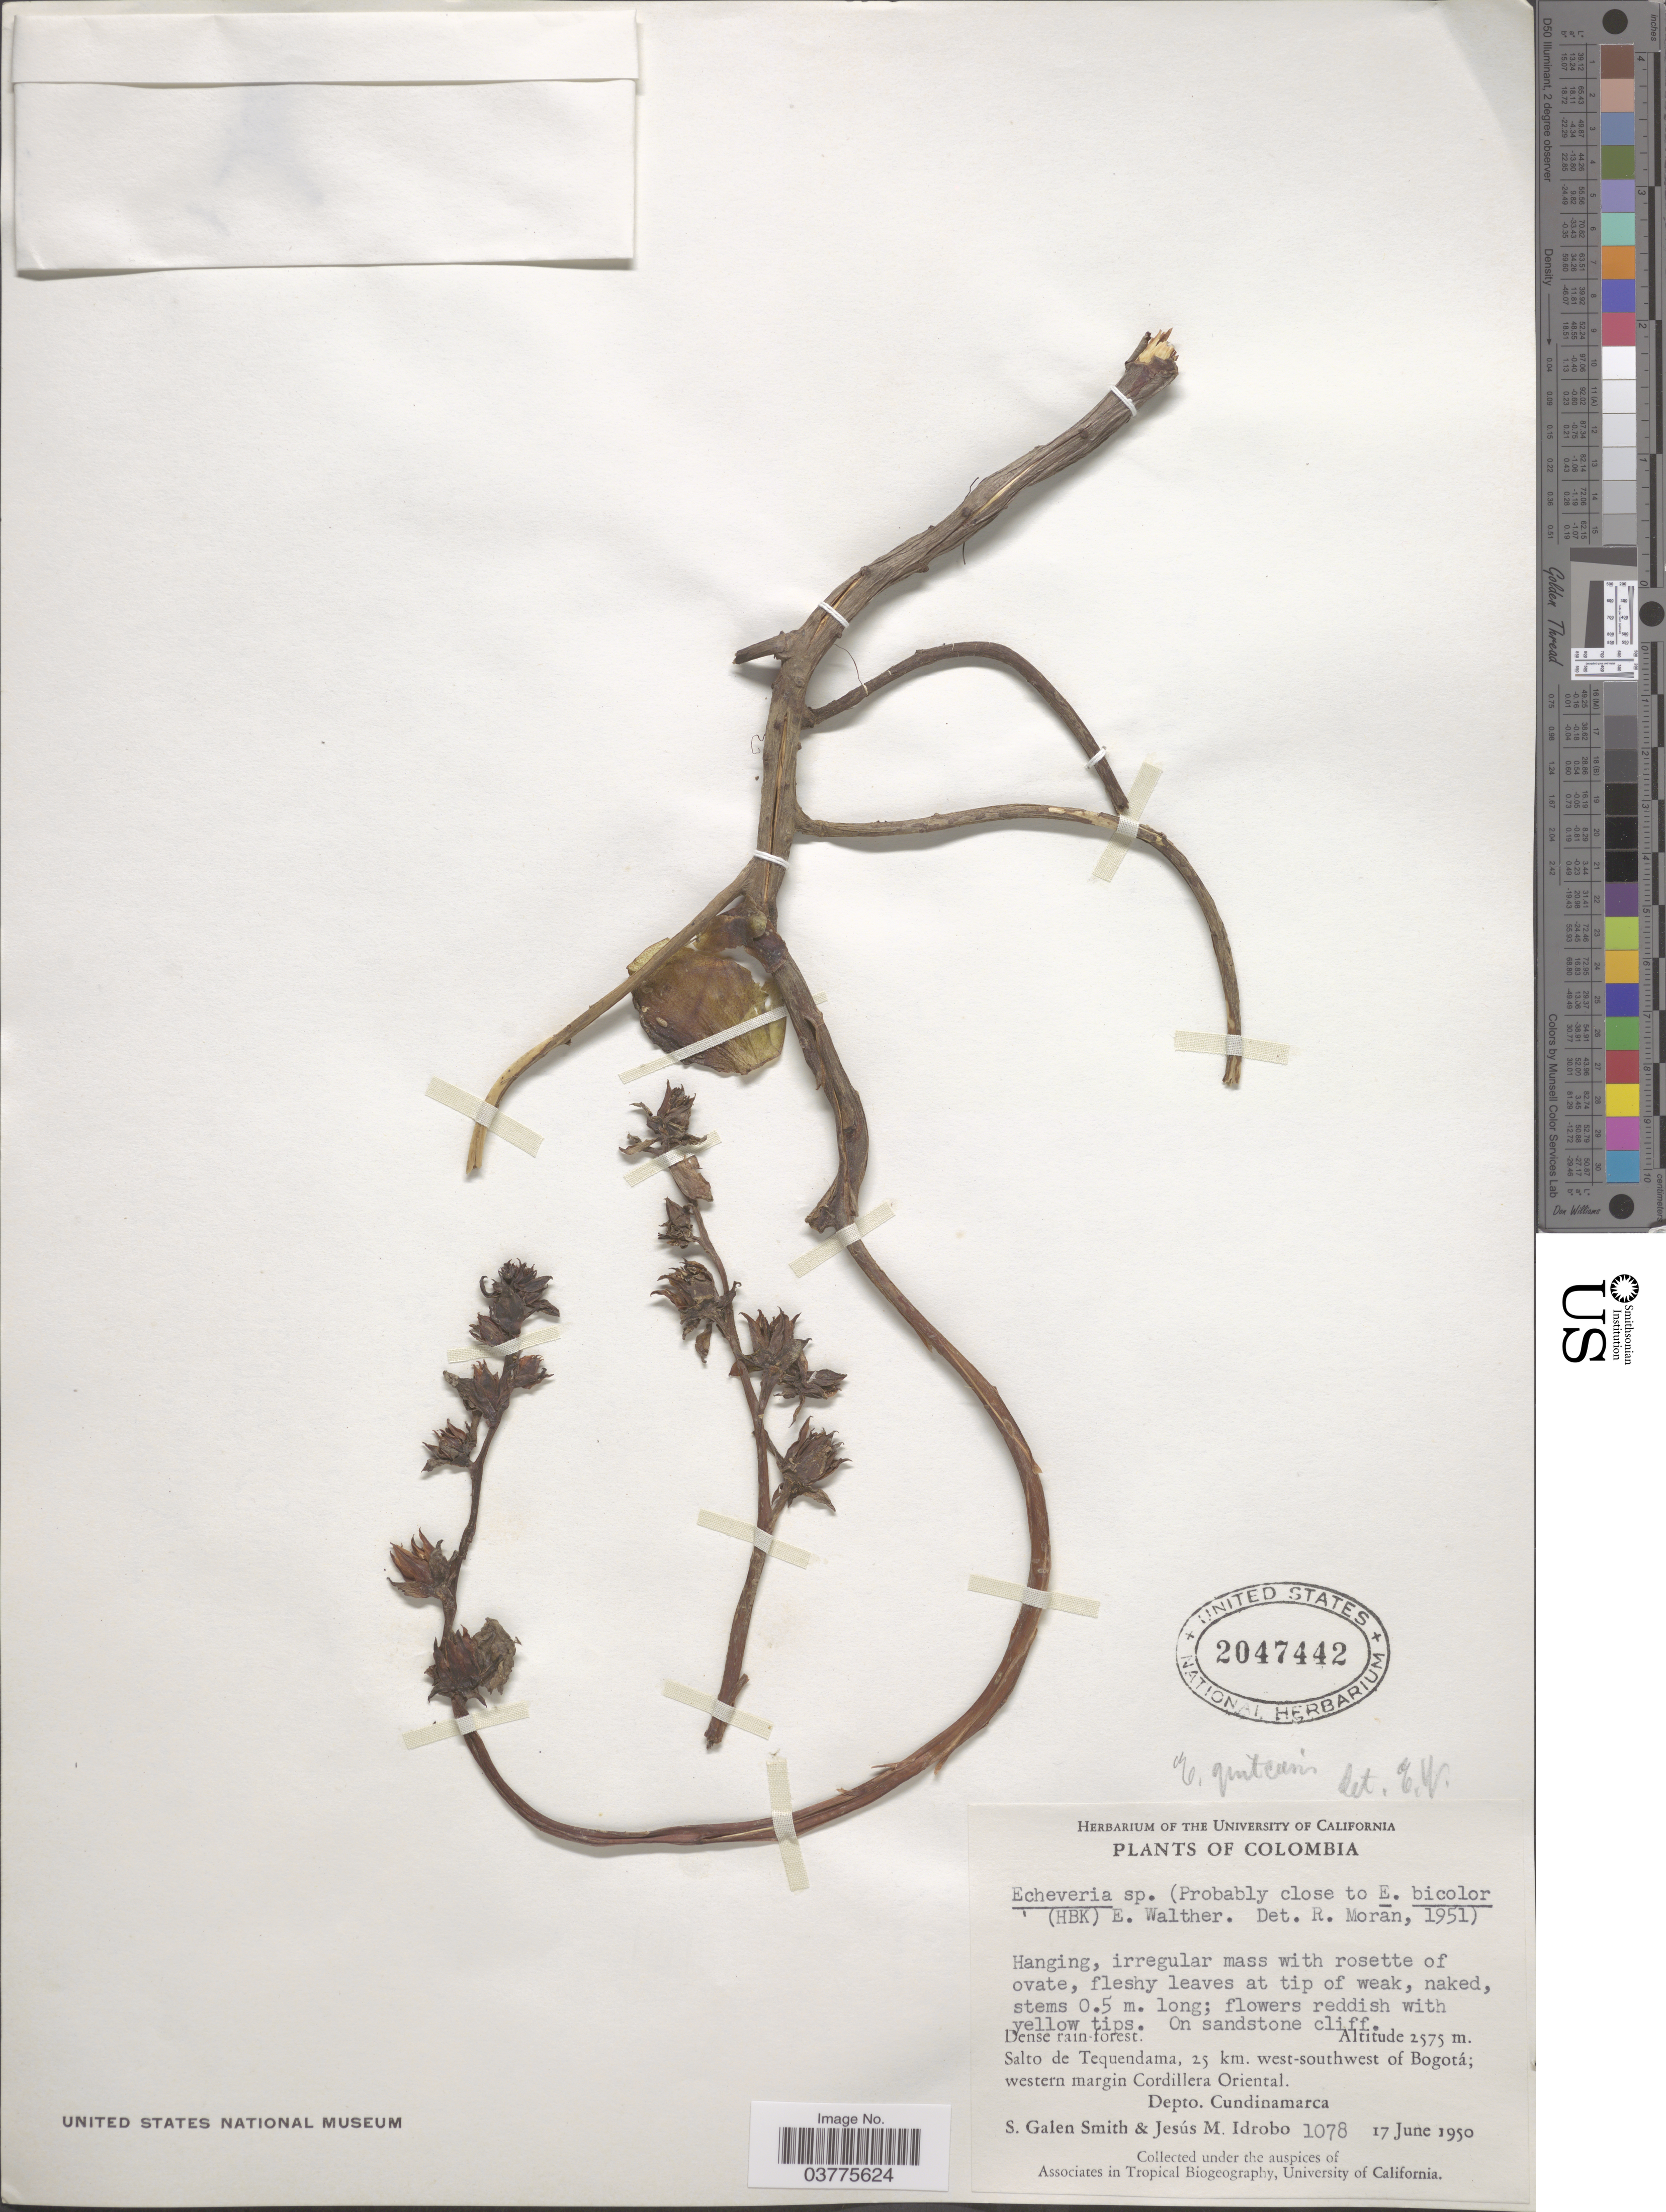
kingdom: Plantae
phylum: Tracheophyta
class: Magnoliopsida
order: Saxifragales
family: Crassulaceae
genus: Echeveria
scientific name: Echeveria quitensis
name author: (Kunth) Lindl.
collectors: S. G. Smith & J. M. Idrobo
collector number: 1078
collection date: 1950-06-17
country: Colombia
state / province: Cundinamarca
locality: Salto de Tequendama, 25 km. west-southwest of Bogotá; western margin Cordillera Oriental. Depto. Cundinamarca.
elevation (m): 2575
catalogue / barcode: US 2047442